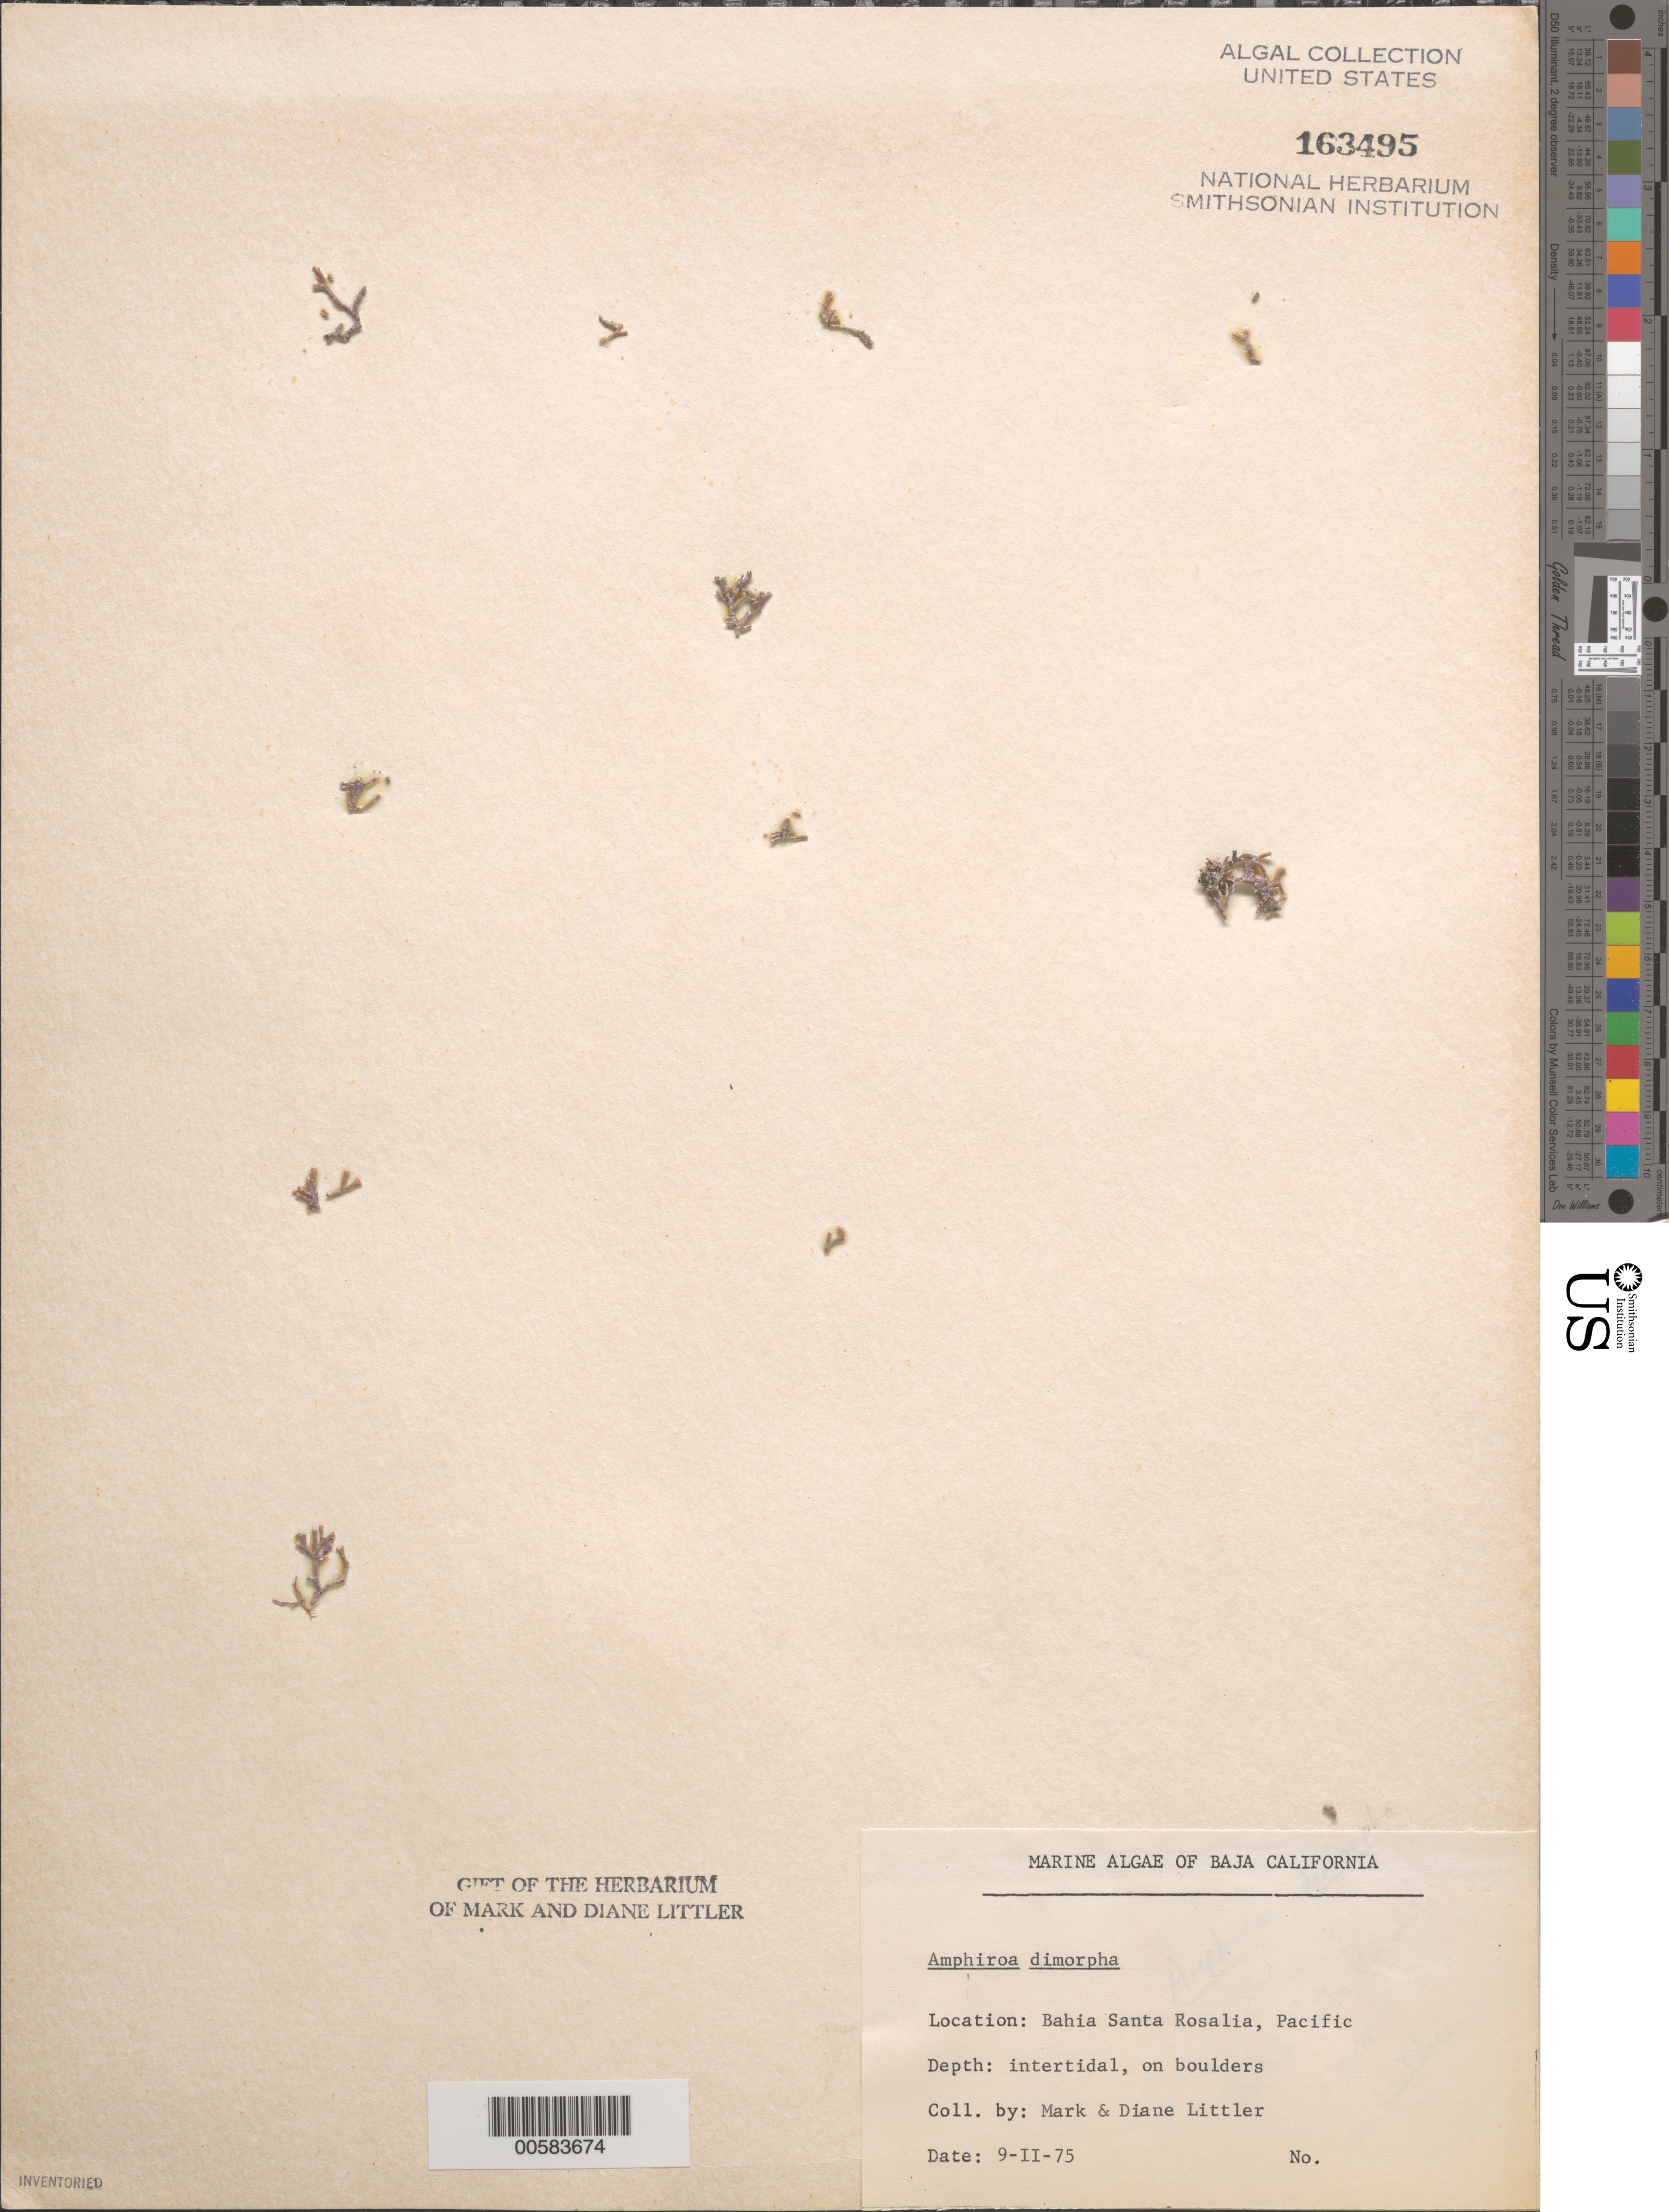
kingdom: Plantae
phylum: Rhodophyta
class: Florideophyceae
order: Corallinales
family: Lithophyllaceae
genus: Amphiroa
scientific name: Amphiroa dimorpha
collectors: M. M. Littler & D. S. Littler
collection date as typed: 09 Feb 1975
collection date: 1975-02-09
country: Mexico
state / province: Baja California Sur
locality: Bahia Santa Rosalia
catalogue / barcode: US 163495